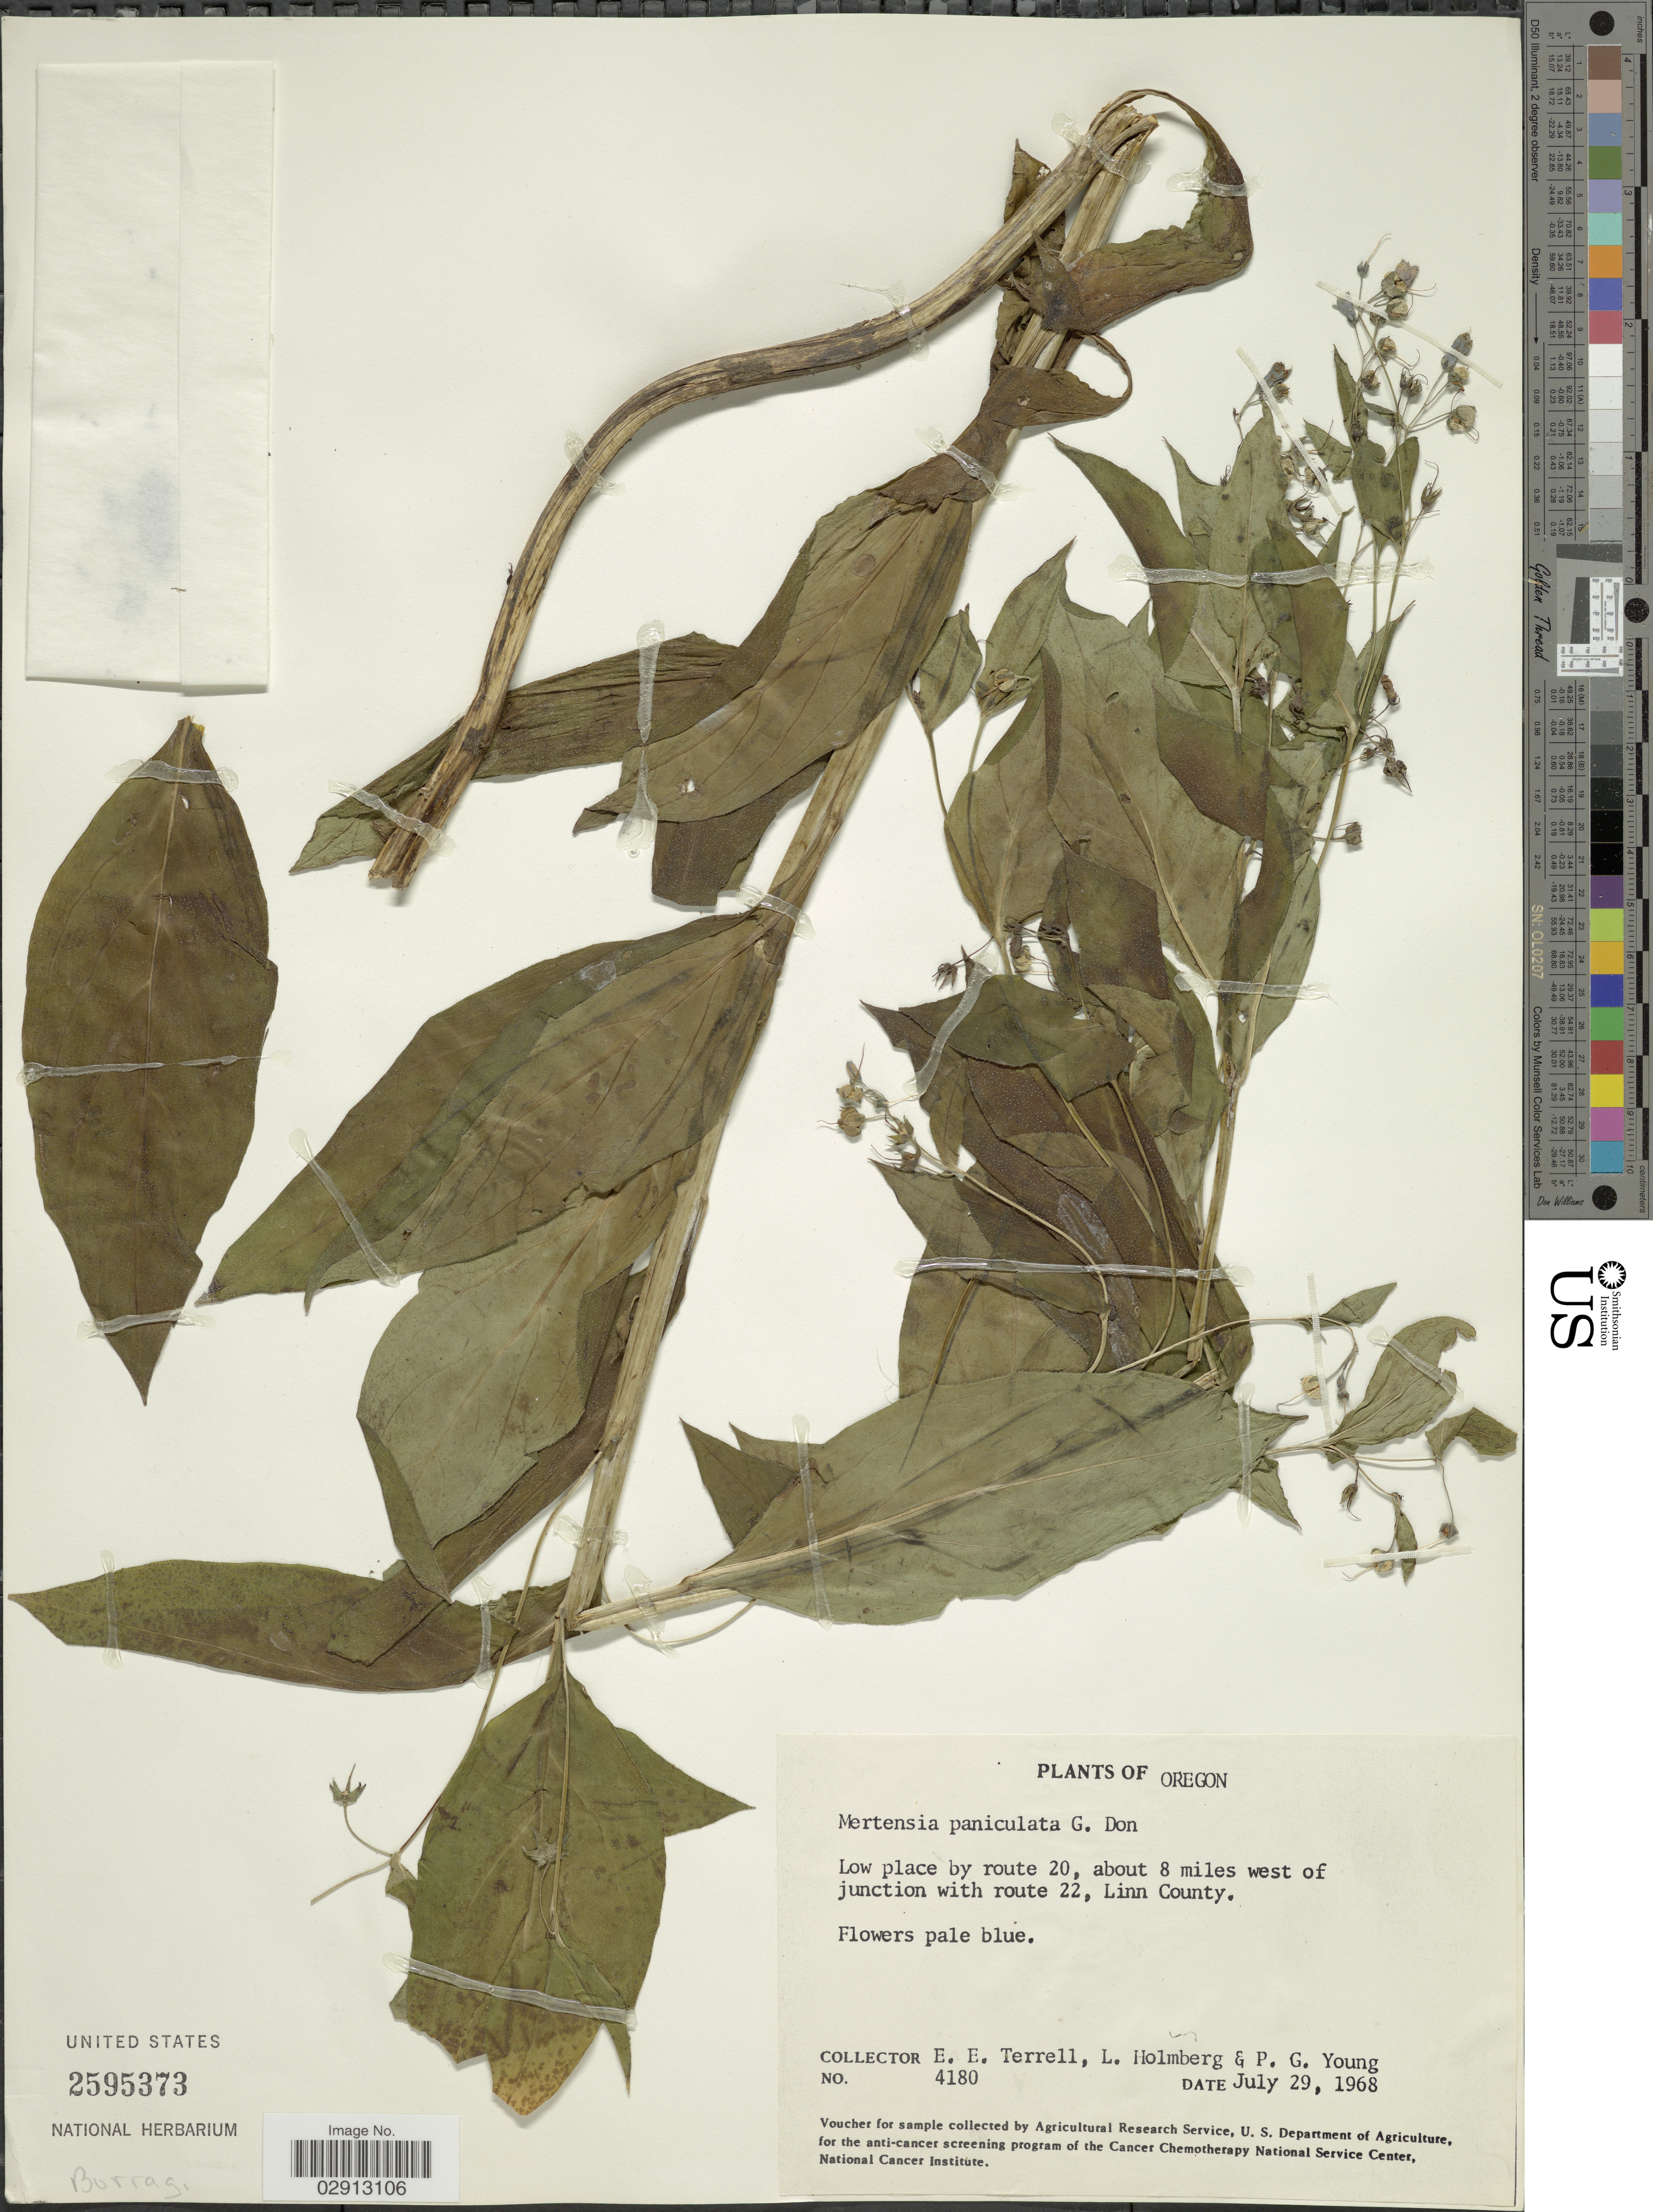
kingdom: Plantae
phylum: Tracheophyta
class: Magnoliopsida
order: Boraginales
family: Boraginaceae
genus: Mertensia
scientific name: Mertensia paniculata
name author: (Aiton) G. Don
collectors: E. E. Terrell, L. Holmberg & P. Young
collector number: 4180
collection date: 1968-07-29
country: United States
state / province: Oregon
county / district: Linn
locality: Low place by route 20, about 8 miles west of junction with route 22, Linn County.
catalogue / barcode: US 2595373